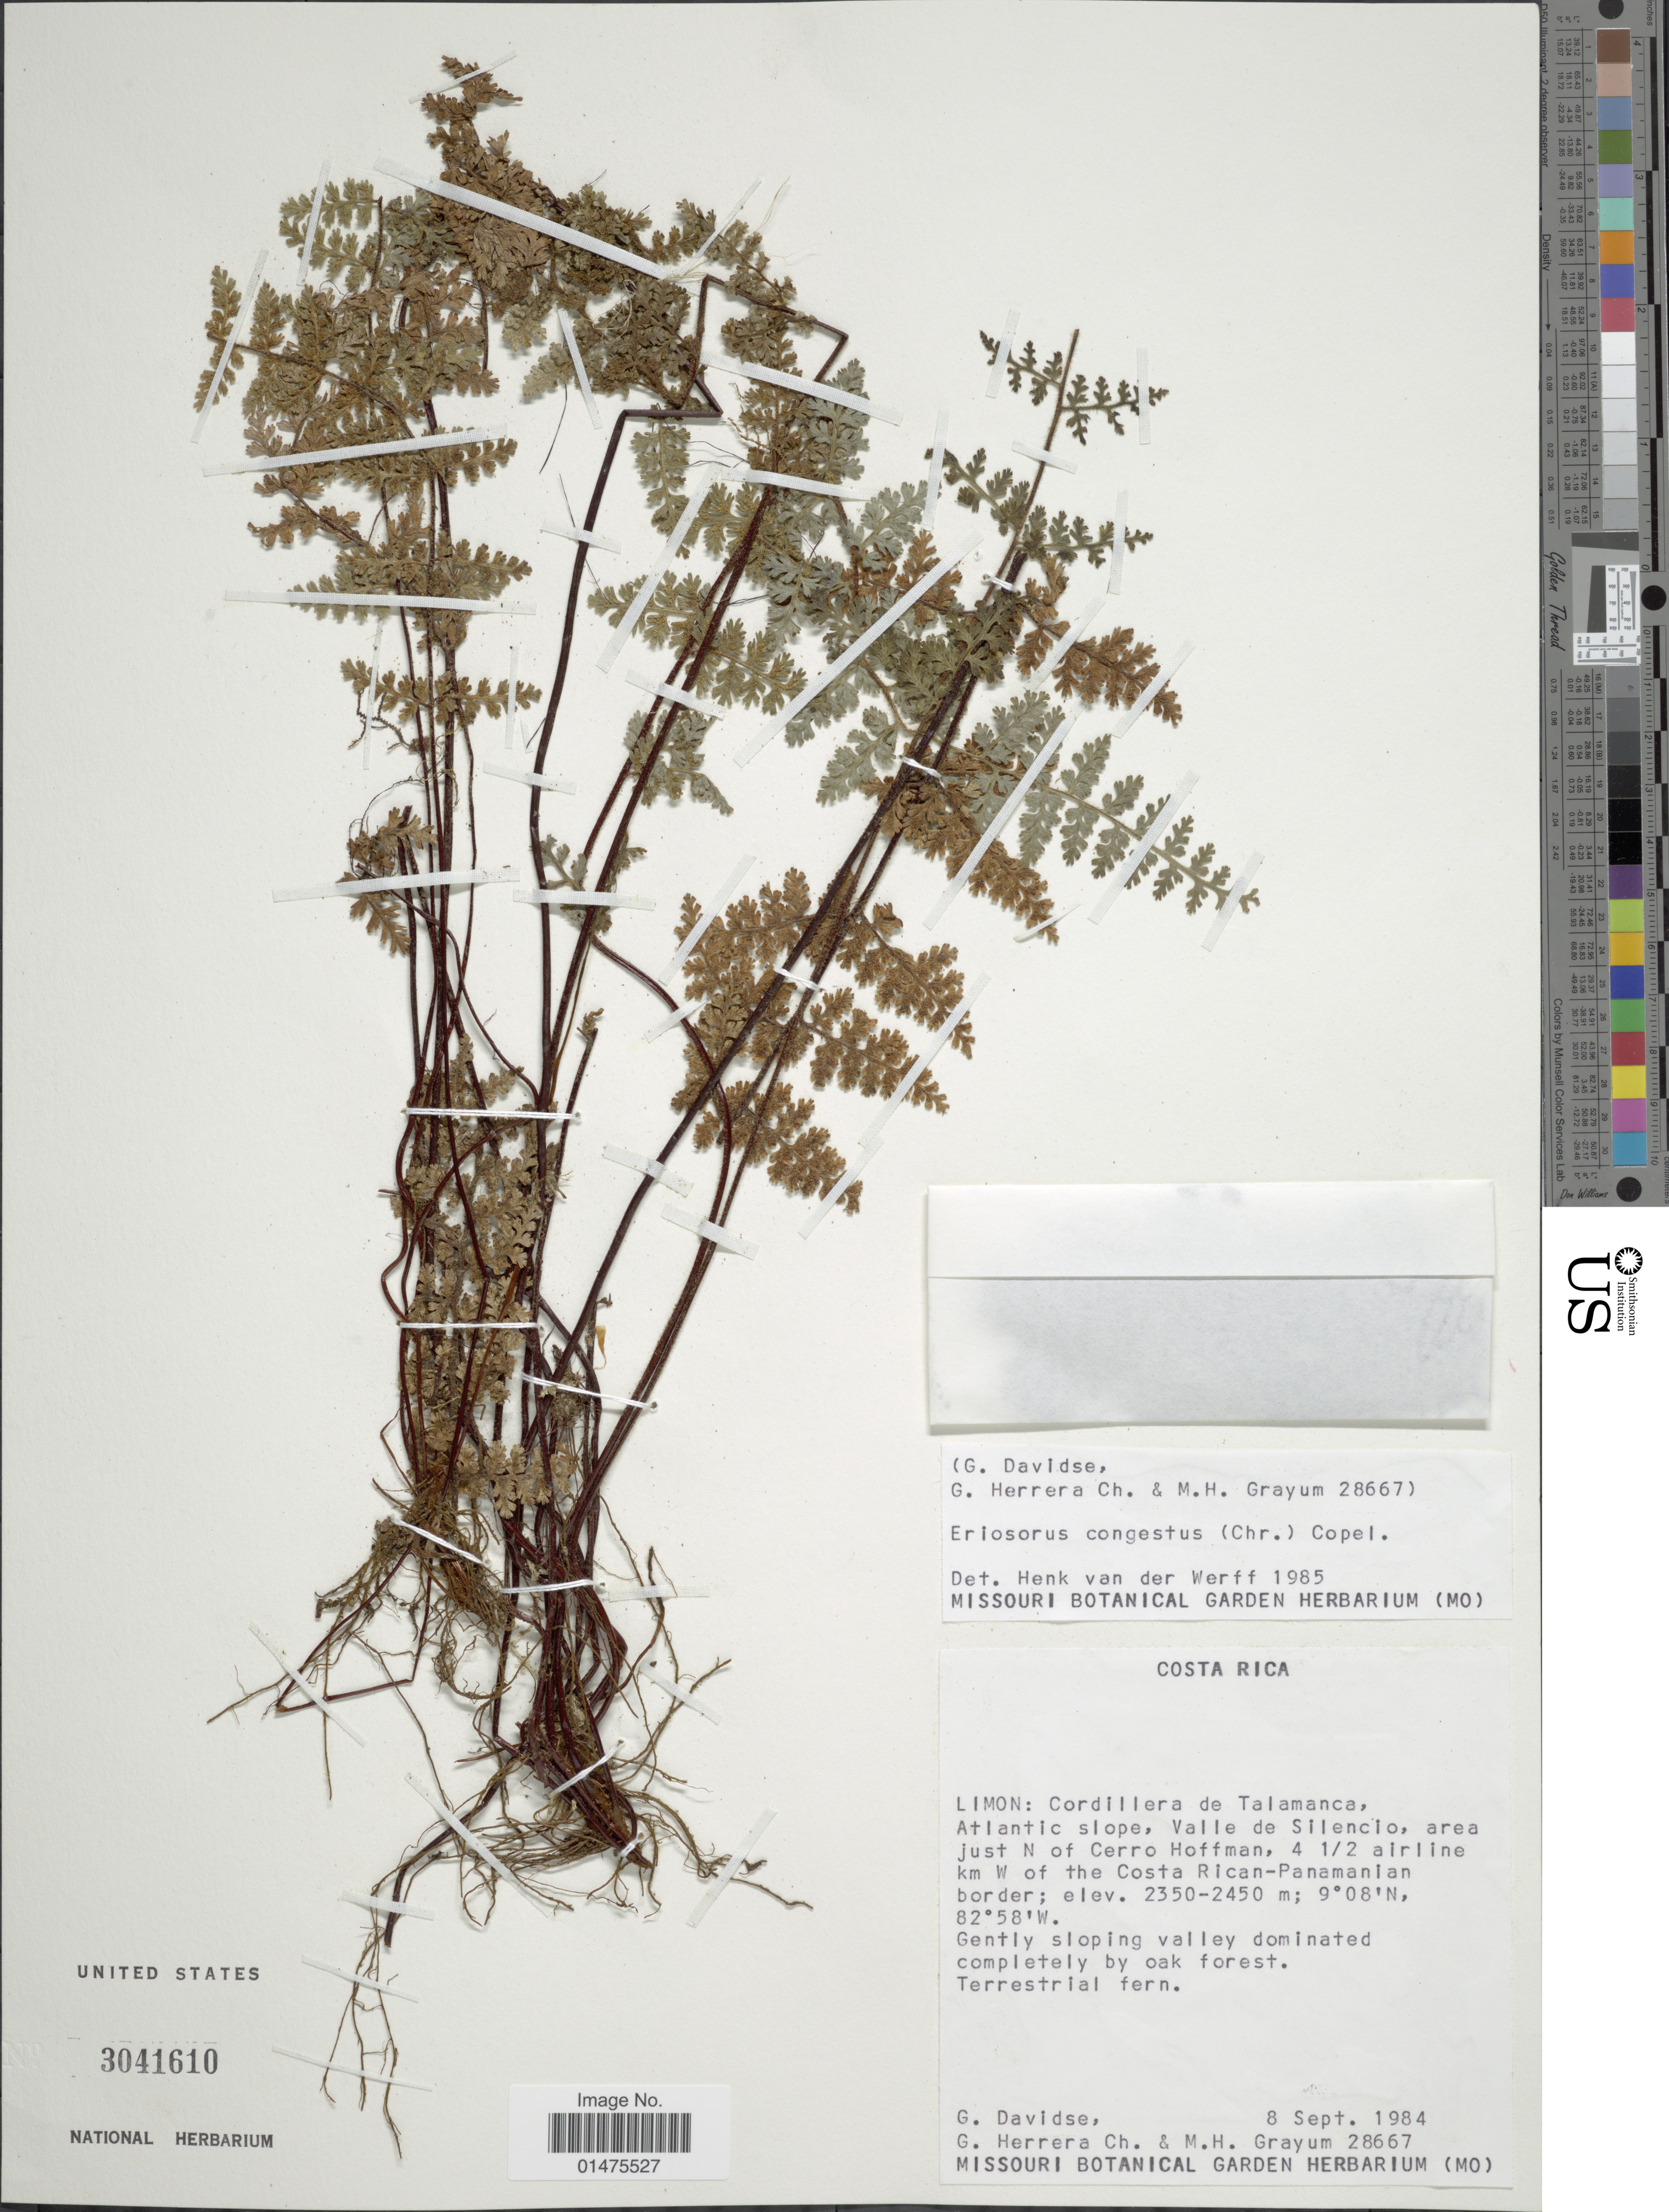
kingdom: Plantae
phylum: Tracheophyta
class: Polypodiopsida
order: Polypodiales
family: Pteridaceae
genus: Jamesonia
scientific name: Jamesonia congesta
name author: (Christ) Christenh.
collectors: G. Davidse, G. Herrera Ch. & M. H. Grayum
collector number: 28667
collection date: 1984-09-08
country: Costa Rica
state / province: Limón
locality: Cordillera de Talamanca, Atlantic slope, Valle de Silencio, area just N of Cerro Hoffman, 4½ airline km W of the Costa Rican-Panamanian border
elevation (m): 2350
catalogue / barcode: US 3041610